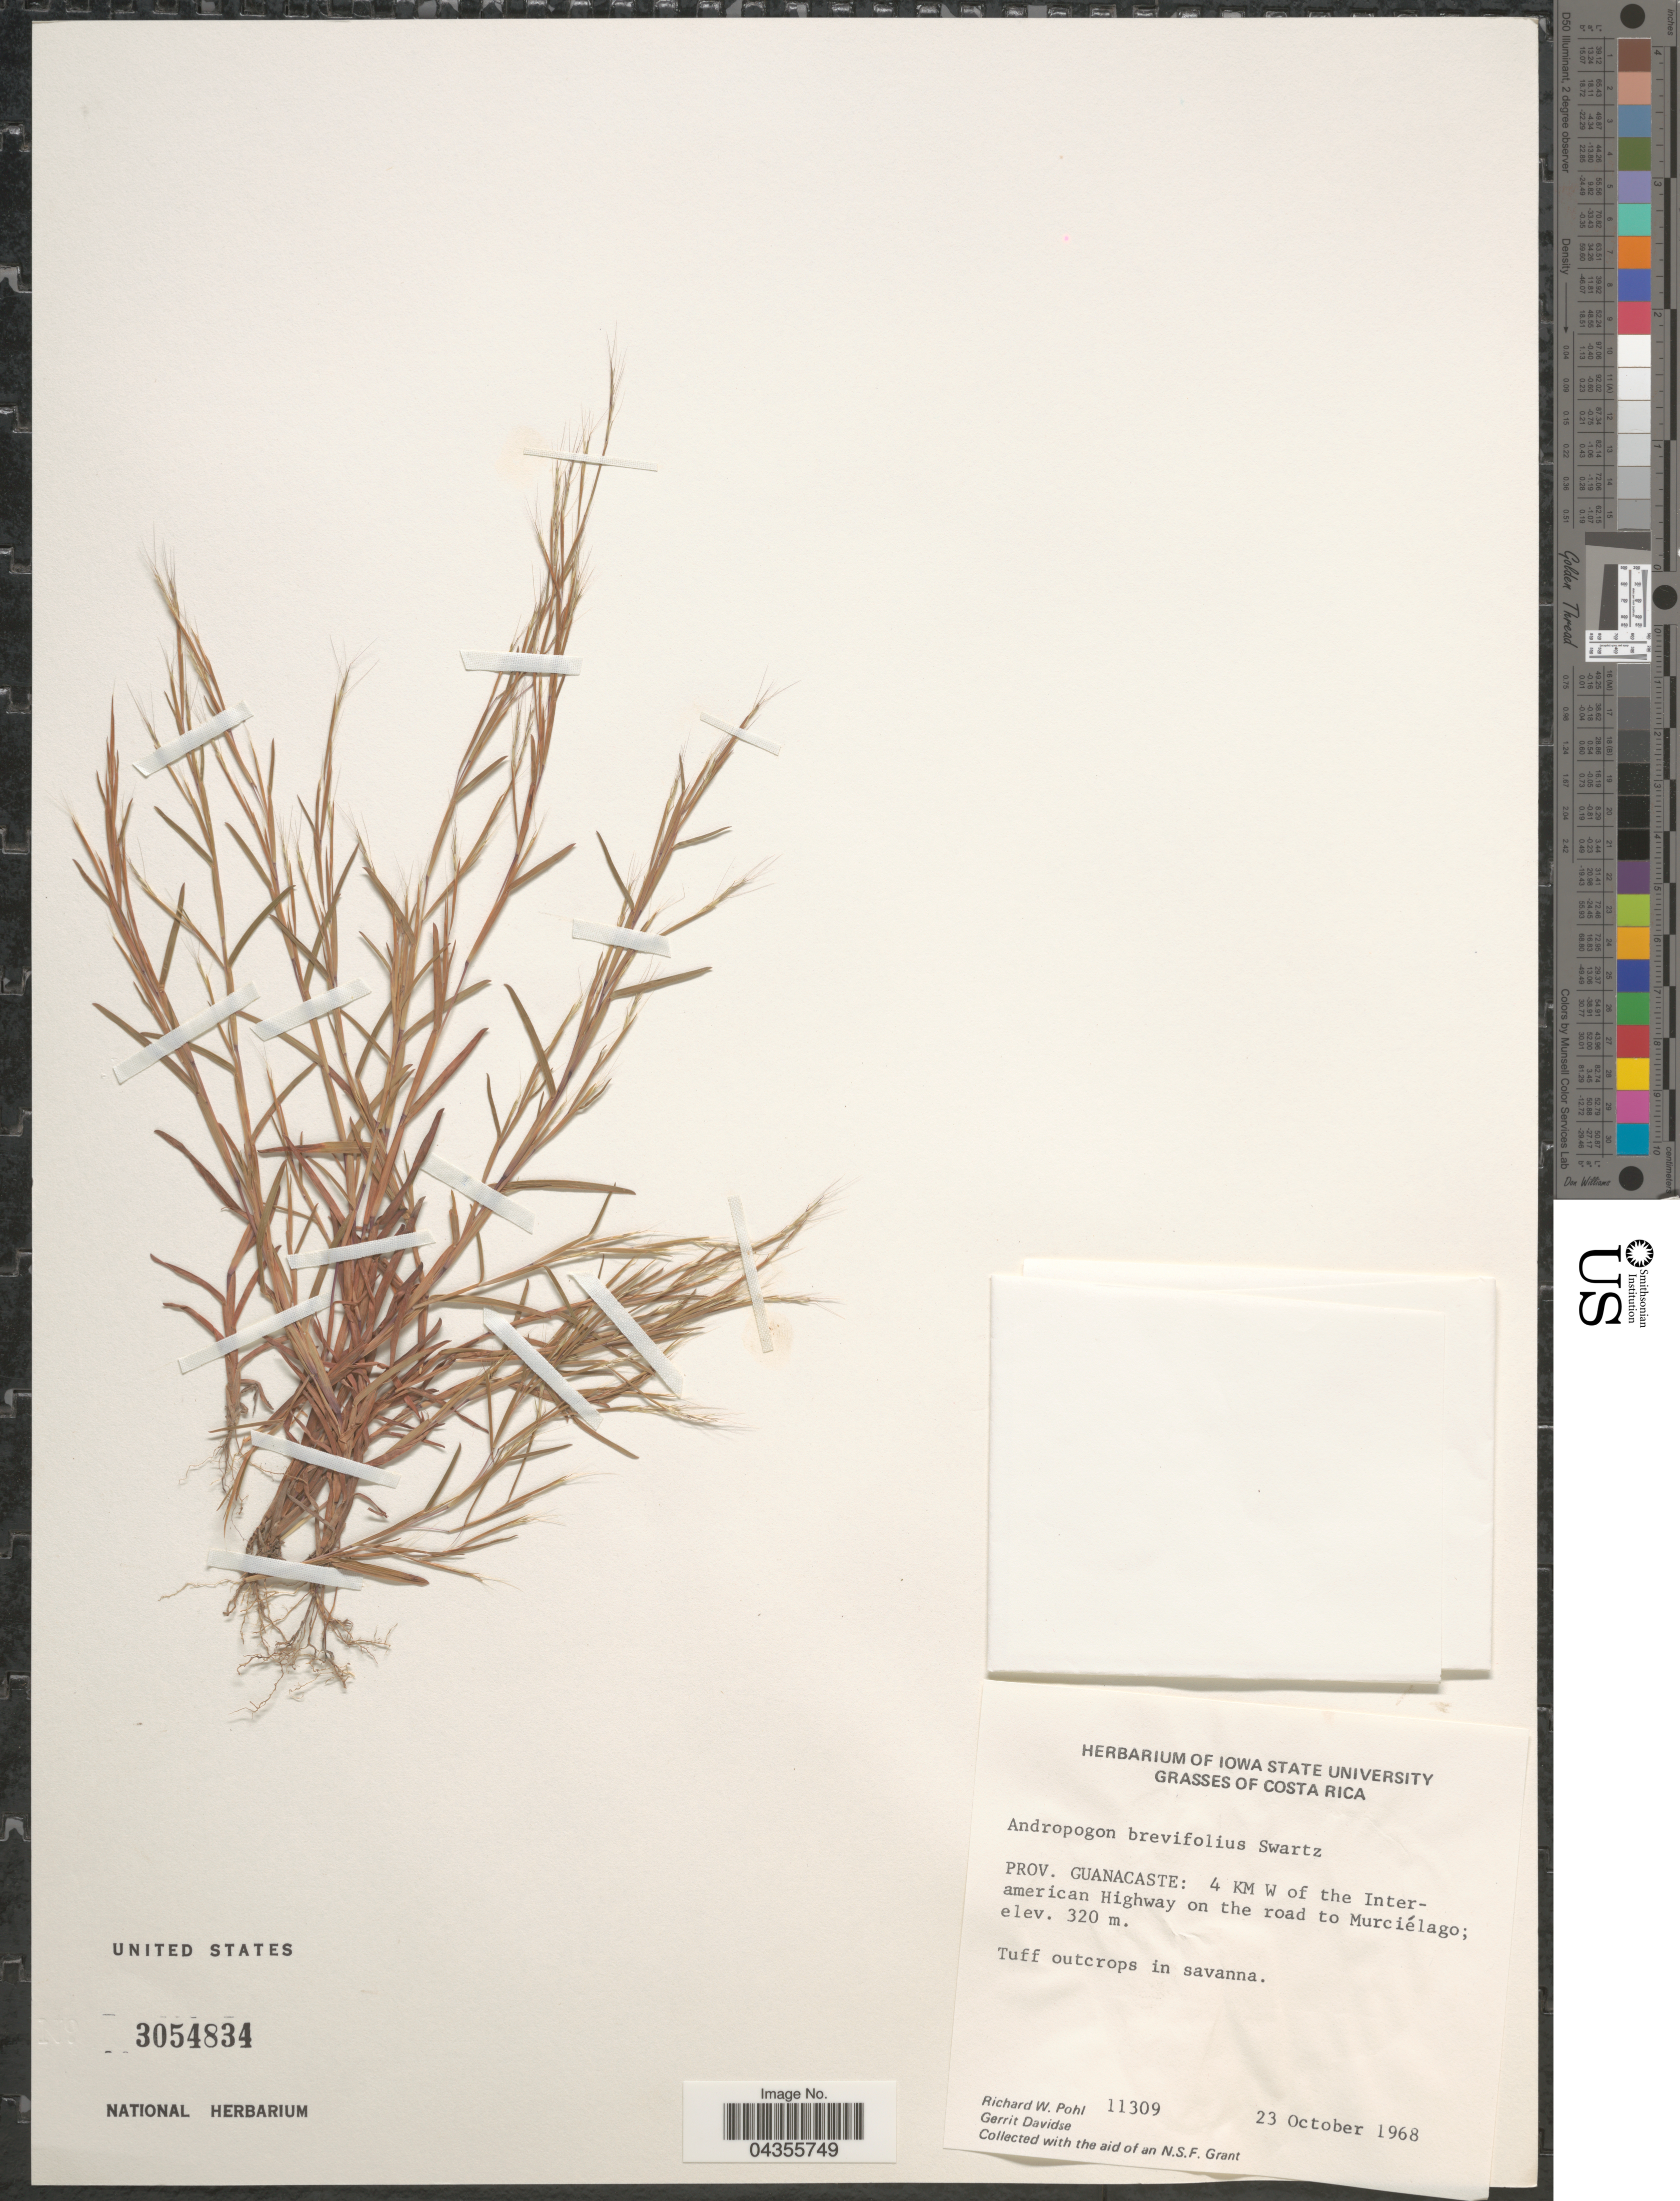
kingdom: Plantae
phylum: Tracheophyta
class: Liliopsida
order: Poales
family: Poaceae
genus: Schizachyrium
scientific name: Schizachyrium brevifolium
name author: (Sw.) Nees ex Büse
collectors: R. W. Pohl & G. Davidse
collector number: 11309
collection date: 1968-10-23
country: Costa Rica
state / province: Guanacaste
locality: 4 KM W of the Inter-american Highway on the road to Murciélago.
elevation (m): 320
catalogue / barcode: US 3054834